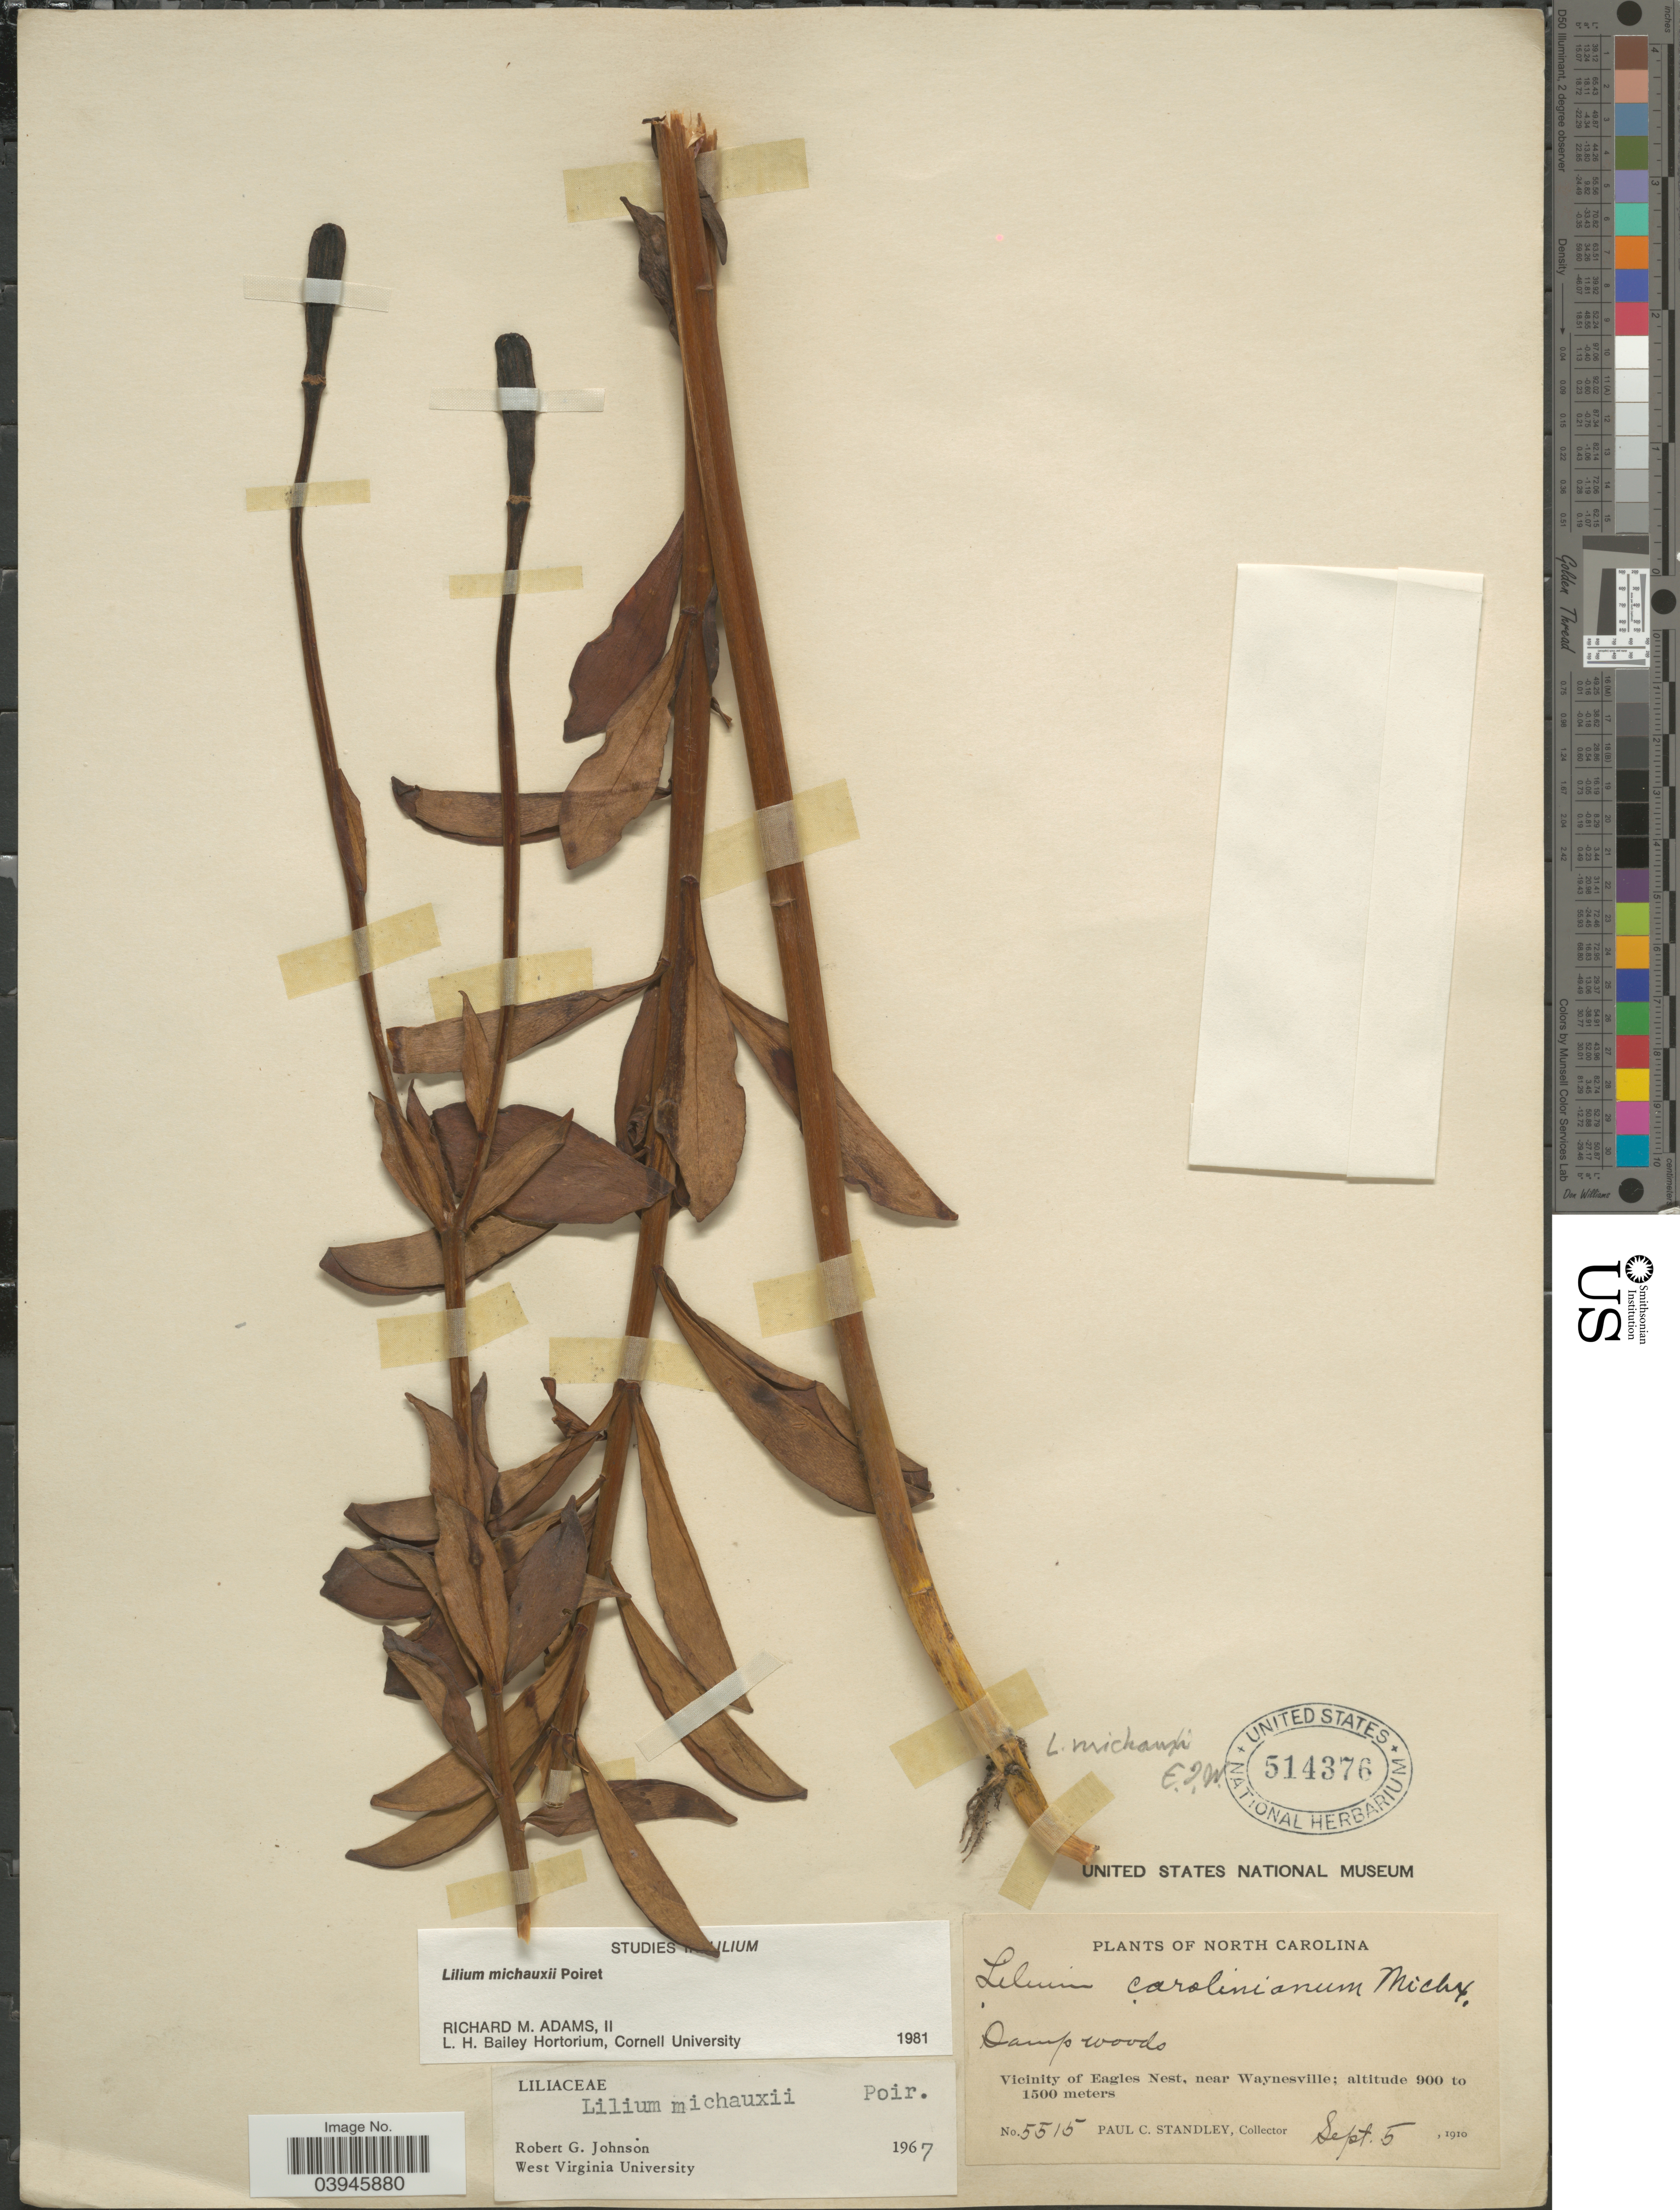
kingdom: Plantae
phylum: Tracheophyta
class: Liliopsida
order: Liliales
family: Liliaceae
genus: Lilium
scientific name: Lilium michauxii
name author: Poir.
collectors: P. C. Standley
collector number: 5515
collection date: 1910-09-05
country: United States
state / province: North Carolina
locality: Vicinity of Eagles Nest, near Waynesville.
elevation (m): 900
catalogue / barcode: US 514376